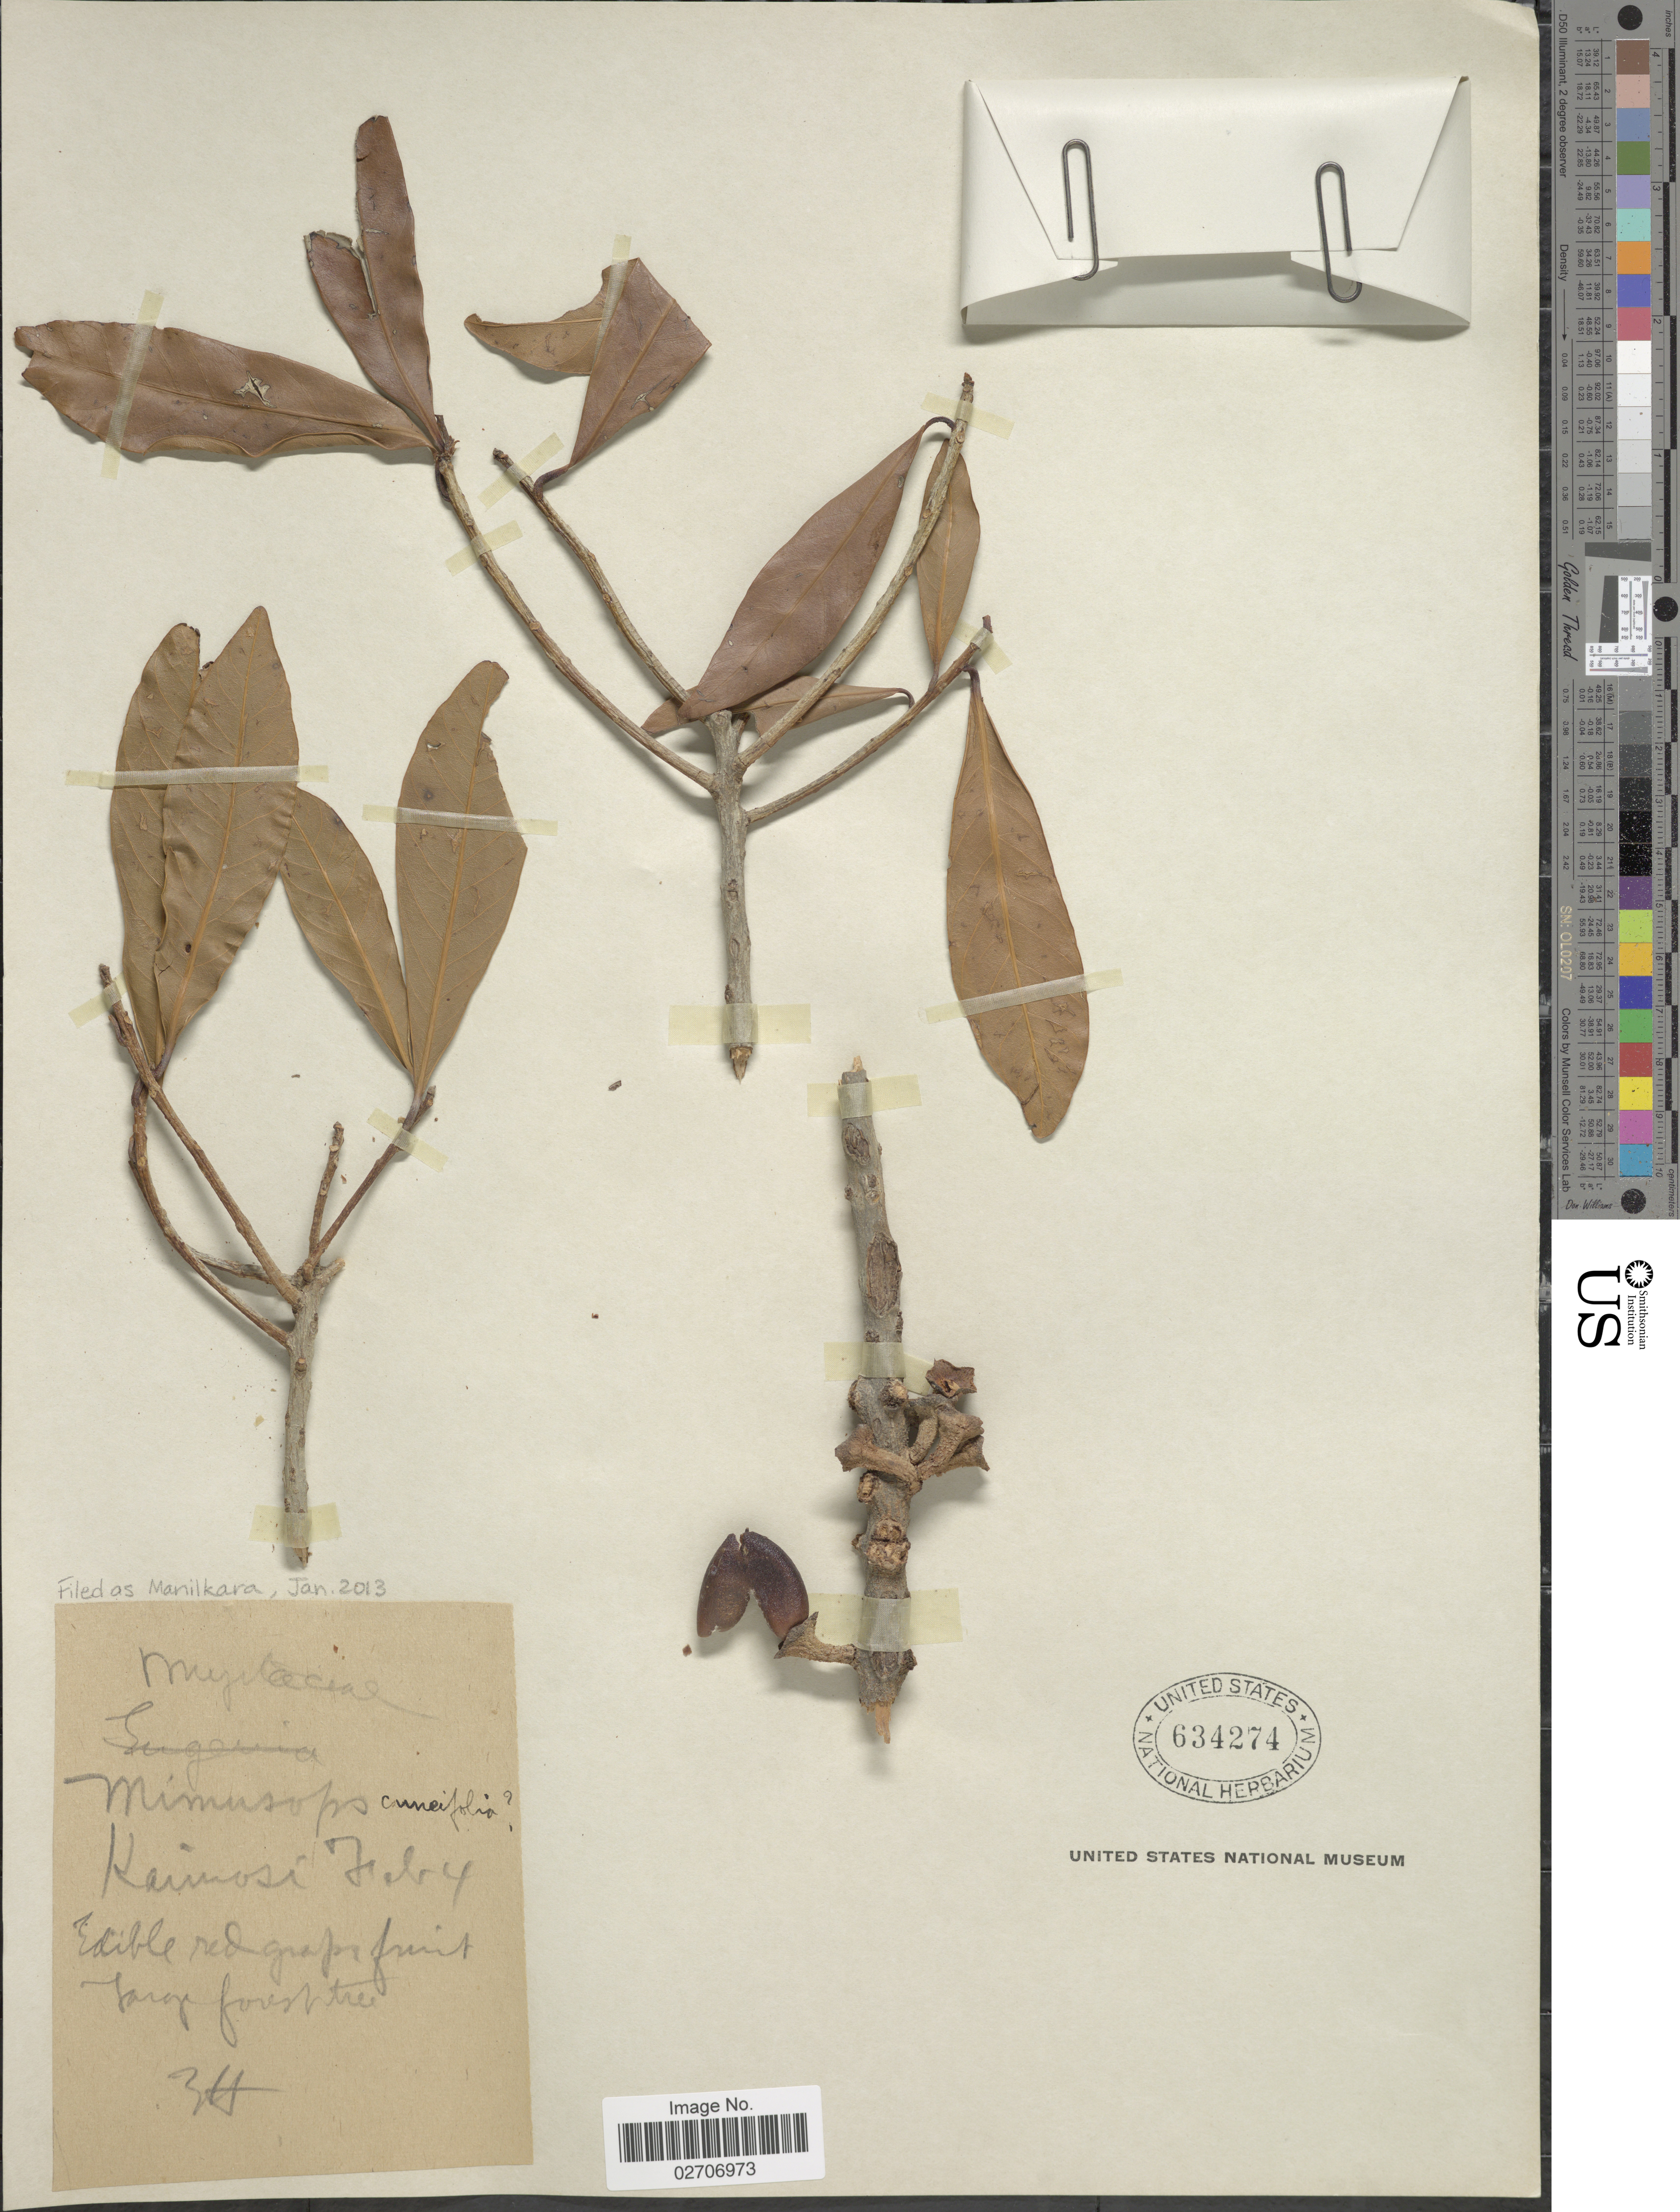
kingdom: Plantae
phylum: Tracheophyta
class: Magnoliopsida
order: Ericales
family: Sapotaceae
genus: Manilkara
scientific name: Manilkara cuneifolia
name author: (Baker) Dubard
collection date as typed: Transcribed d/m/y: /2/4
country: Kenya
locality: Kaimosi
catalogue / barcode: US 634274